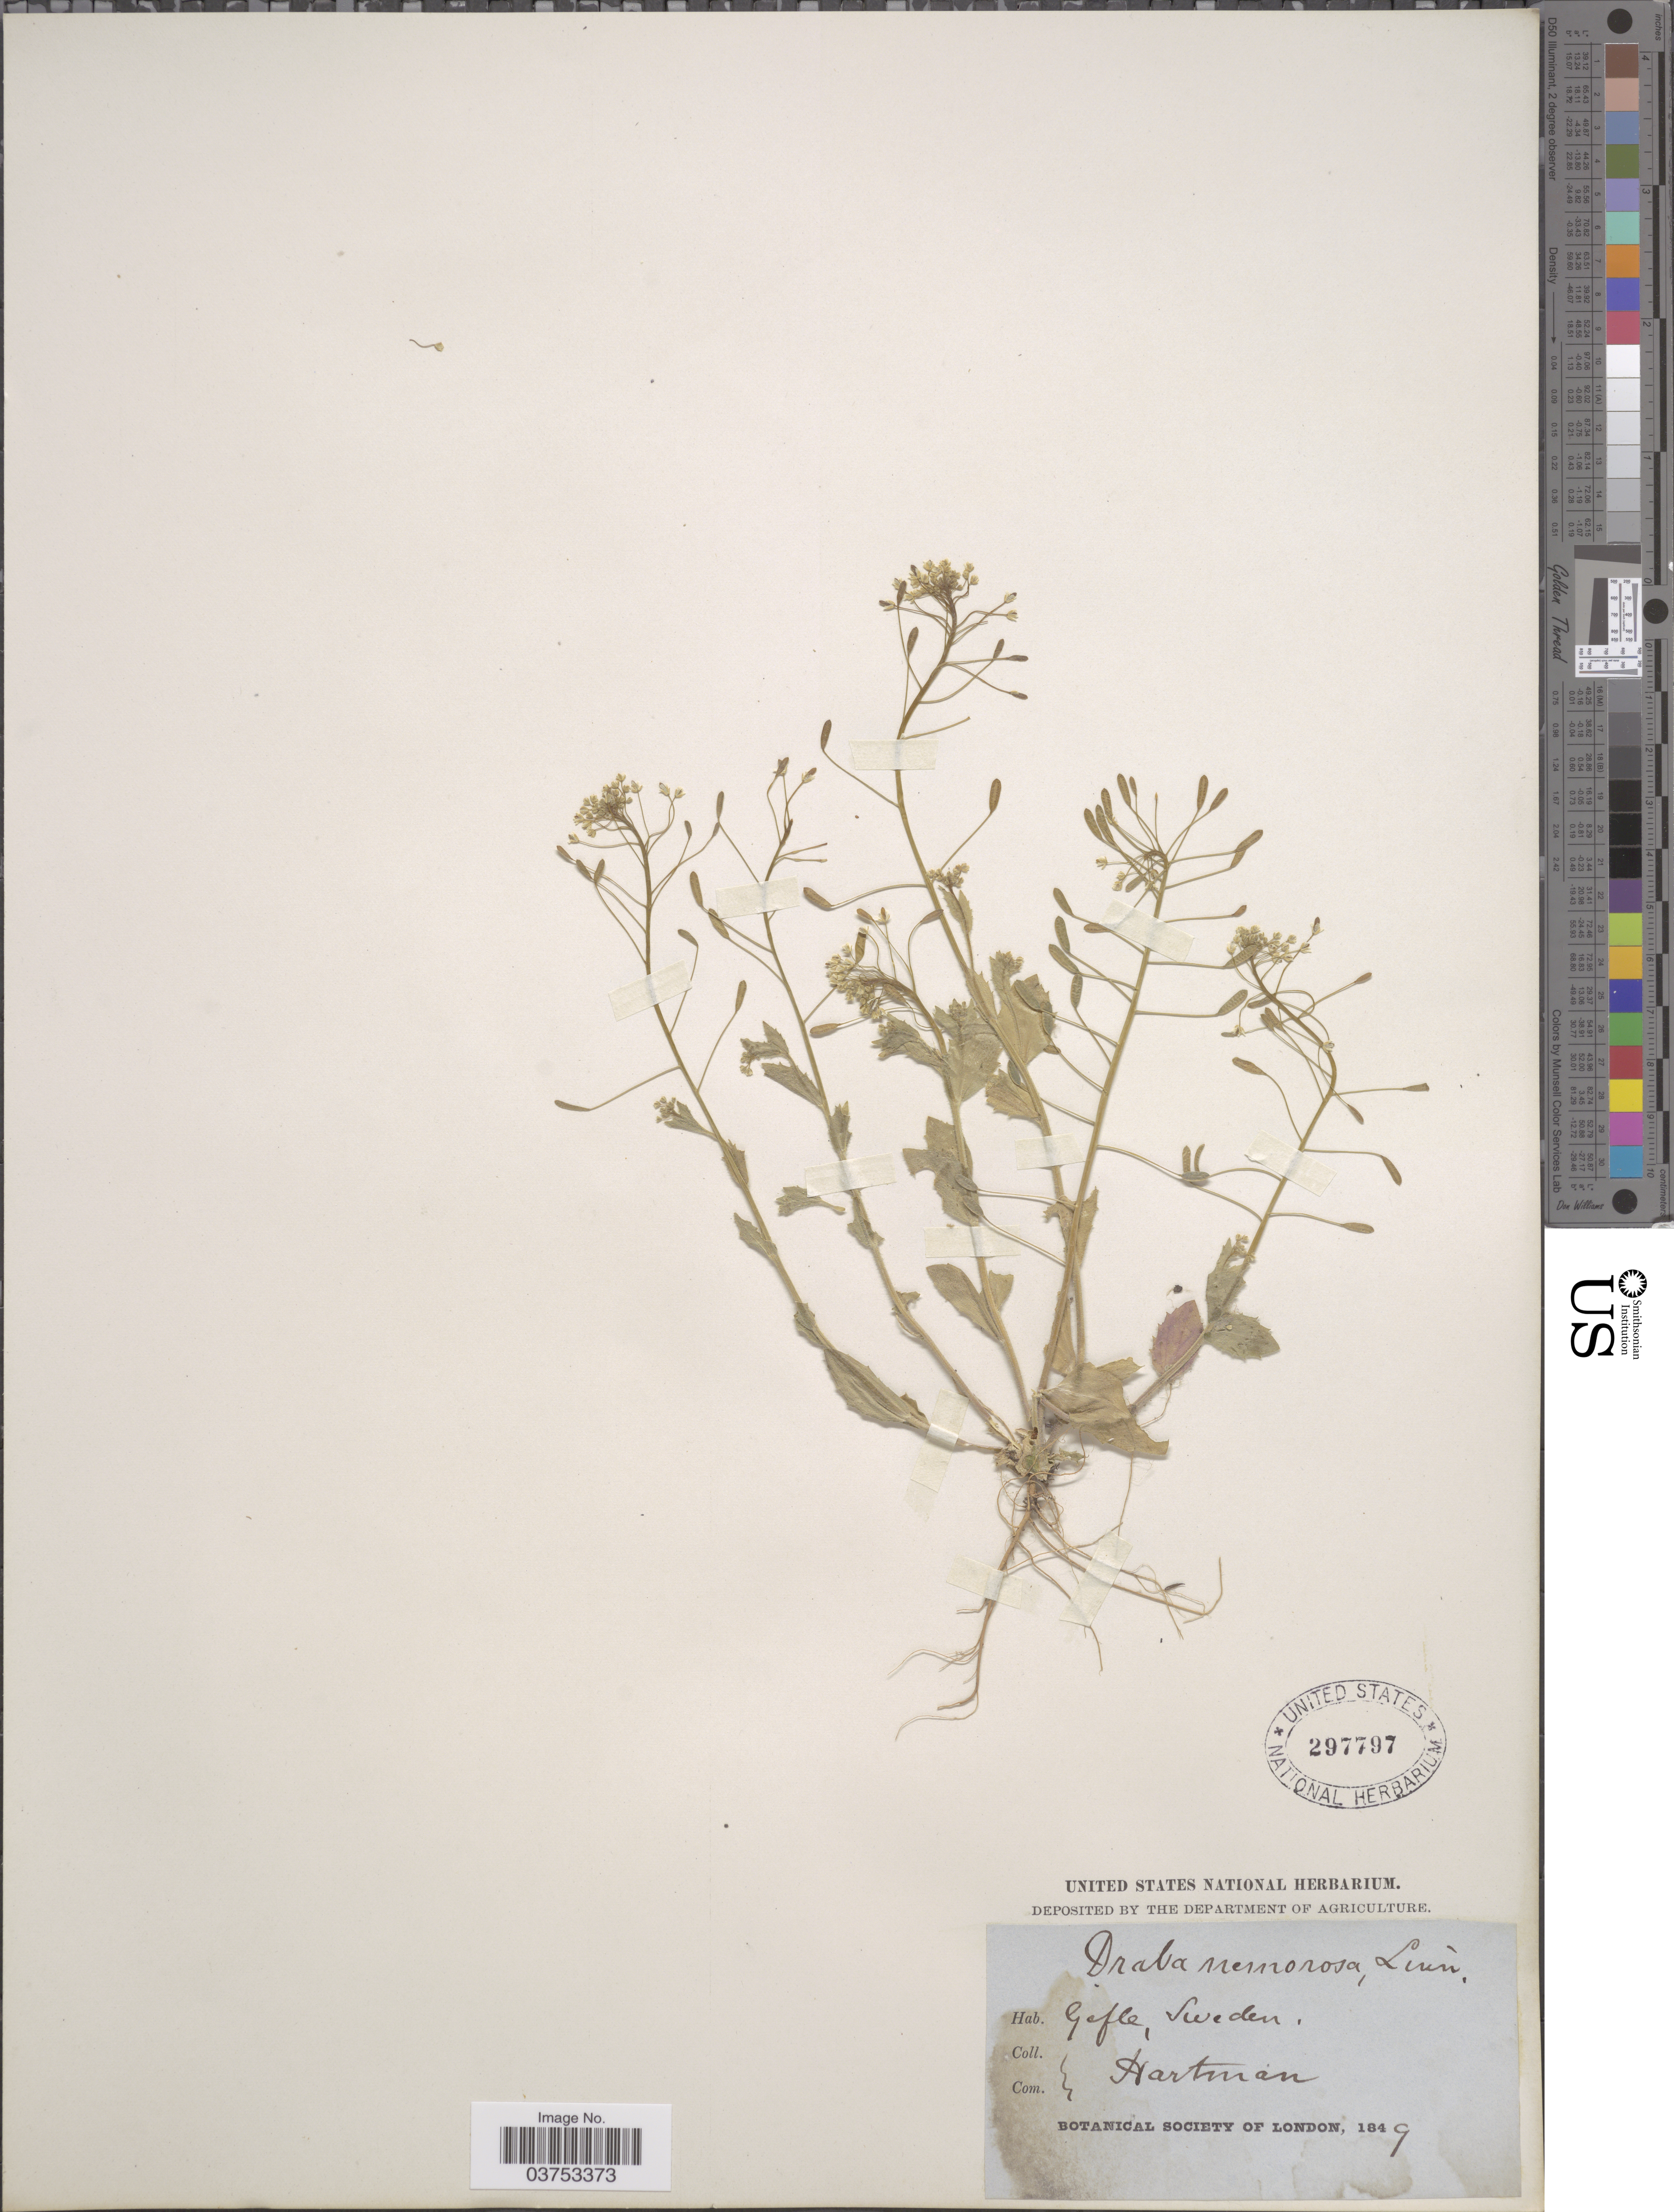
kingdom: Plantae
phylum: Tracheophyta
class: Magnoliopsida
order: Brassicales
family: Brassicaceae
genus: Draba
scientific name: Draba nemorosa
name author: L.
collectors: Hartman, --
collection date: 1849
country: Sweden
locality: Gefle.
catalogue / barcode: US 297797